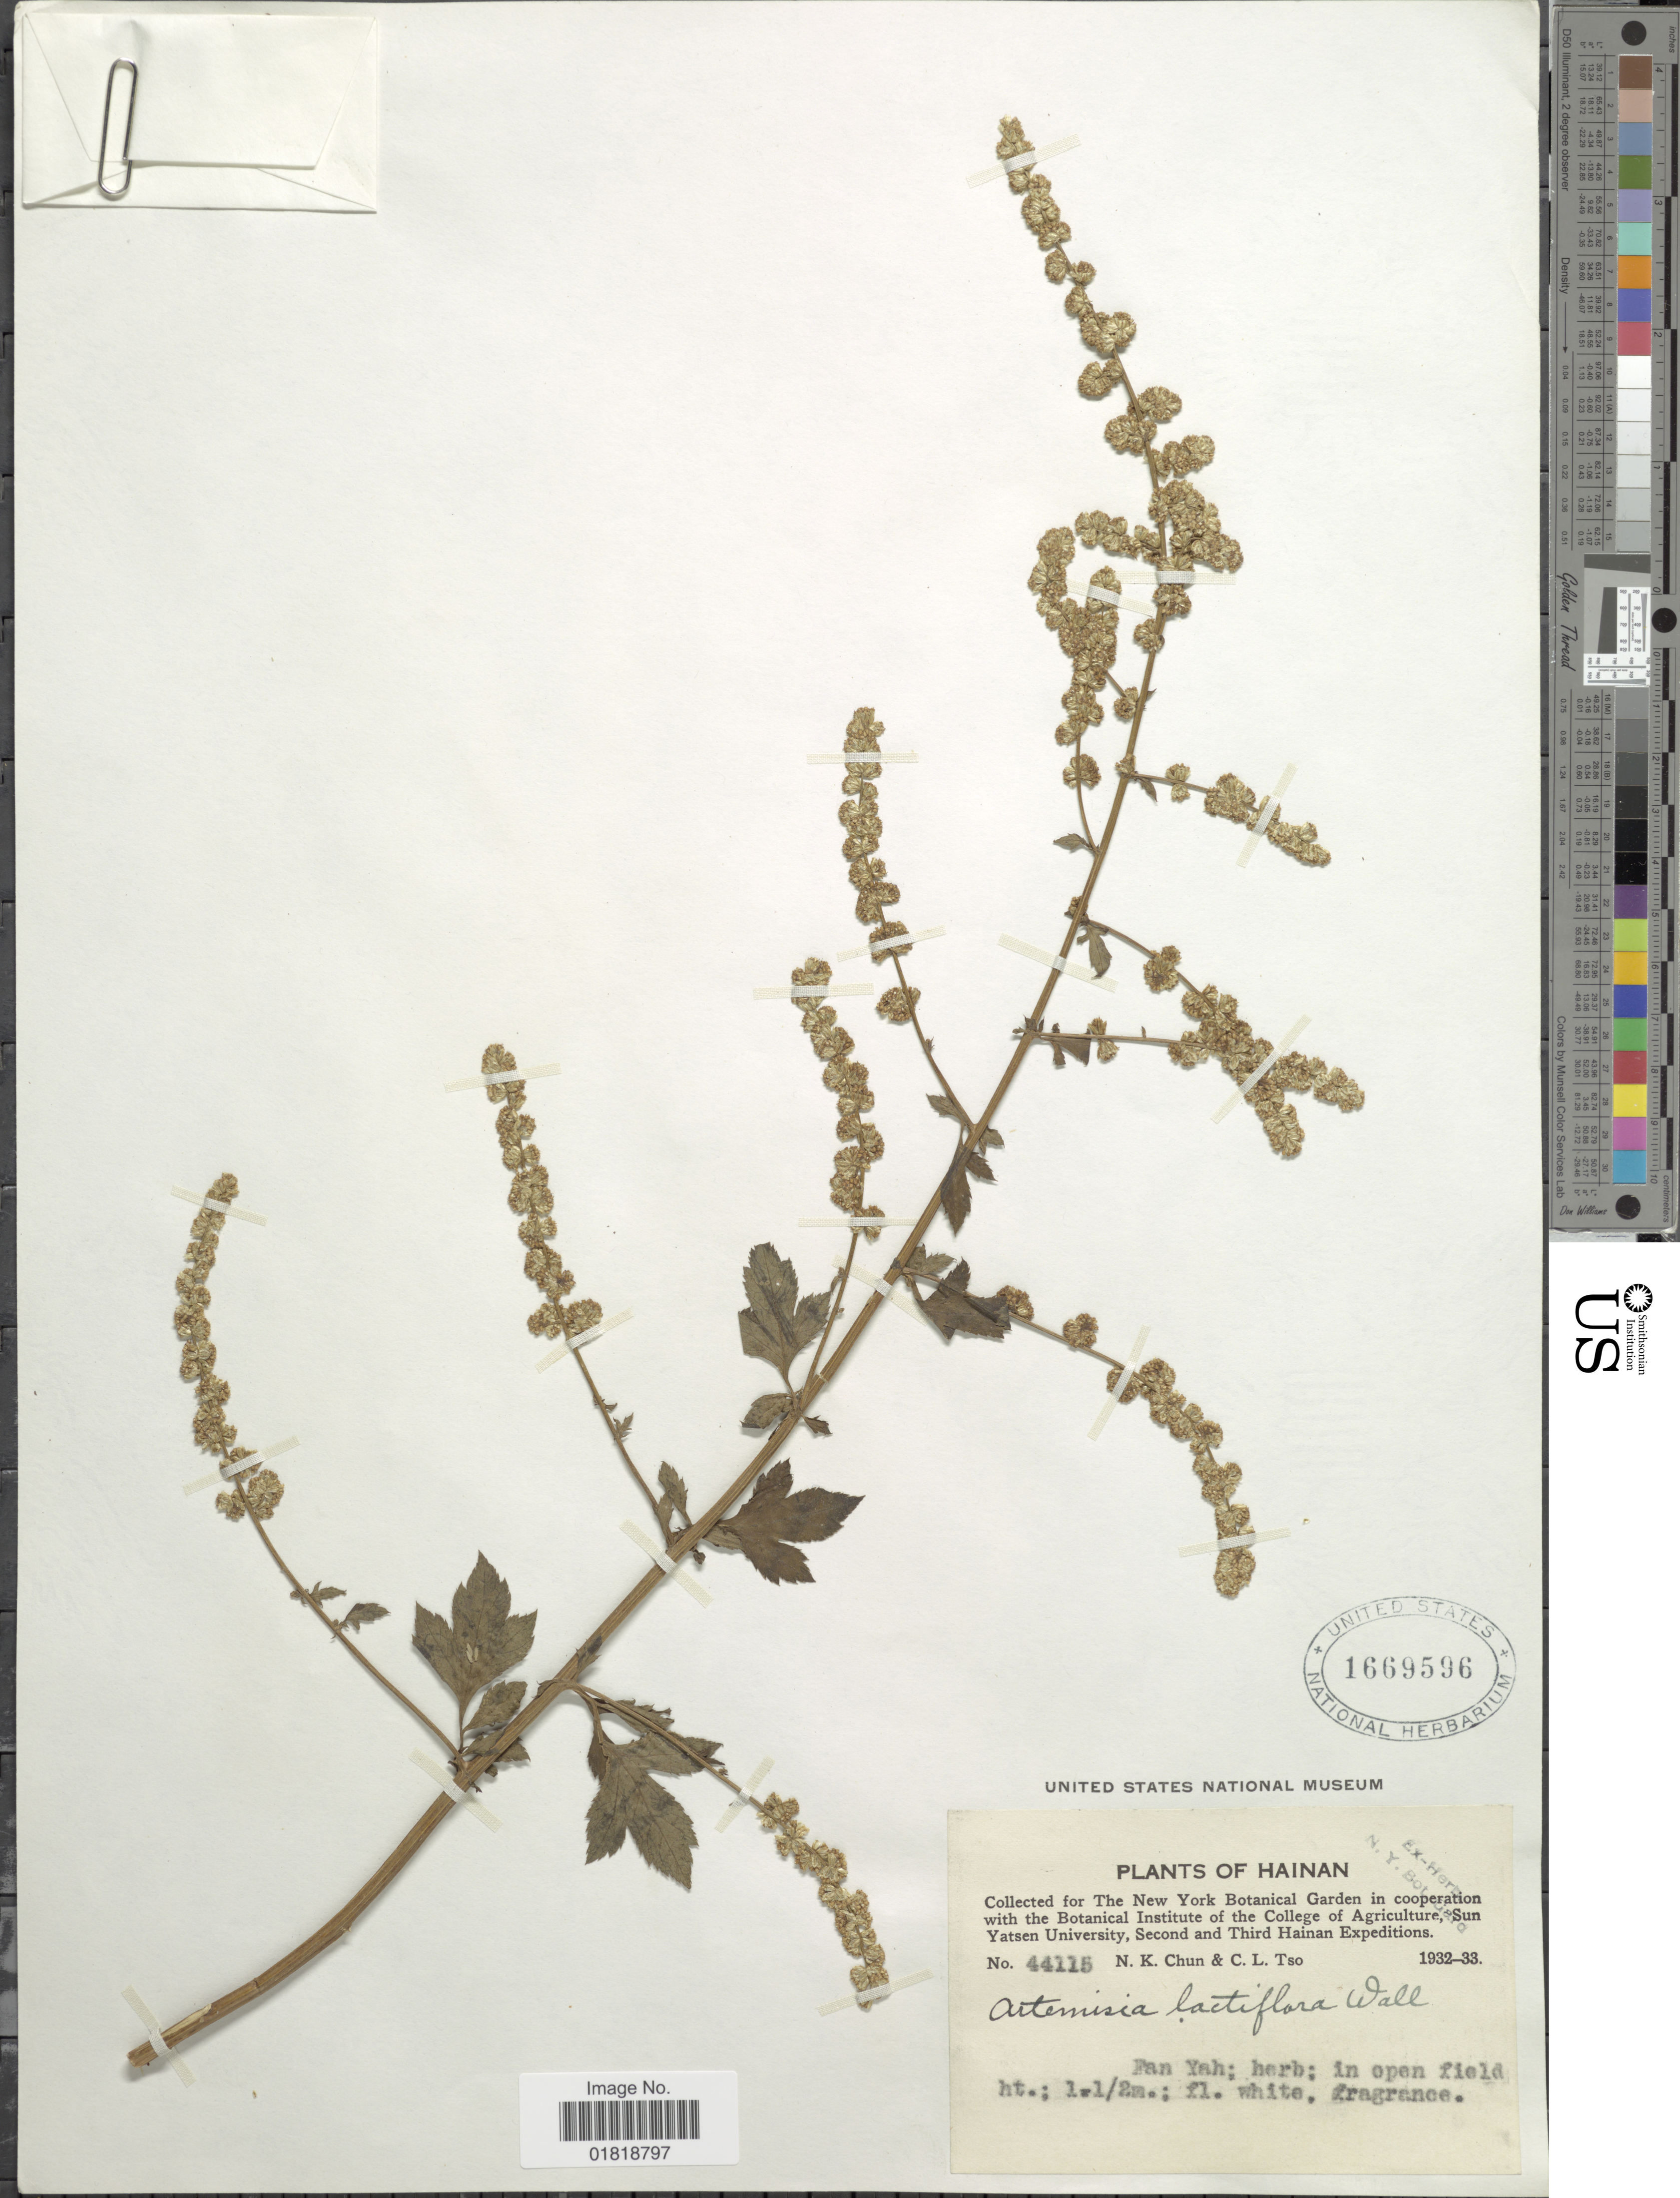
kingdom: Plantae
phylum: Tracheophyta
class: Magnoliopsida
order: Asterales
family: Asteraceae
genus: Artemisia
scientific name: Artemisia lactiflora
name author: Wall. ex DC.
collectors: N. K. Chun & C. Tso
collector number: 44115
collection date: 1932/1933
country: China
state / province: Hainan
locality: Fan Yah, in open field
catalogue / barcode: US 1669596